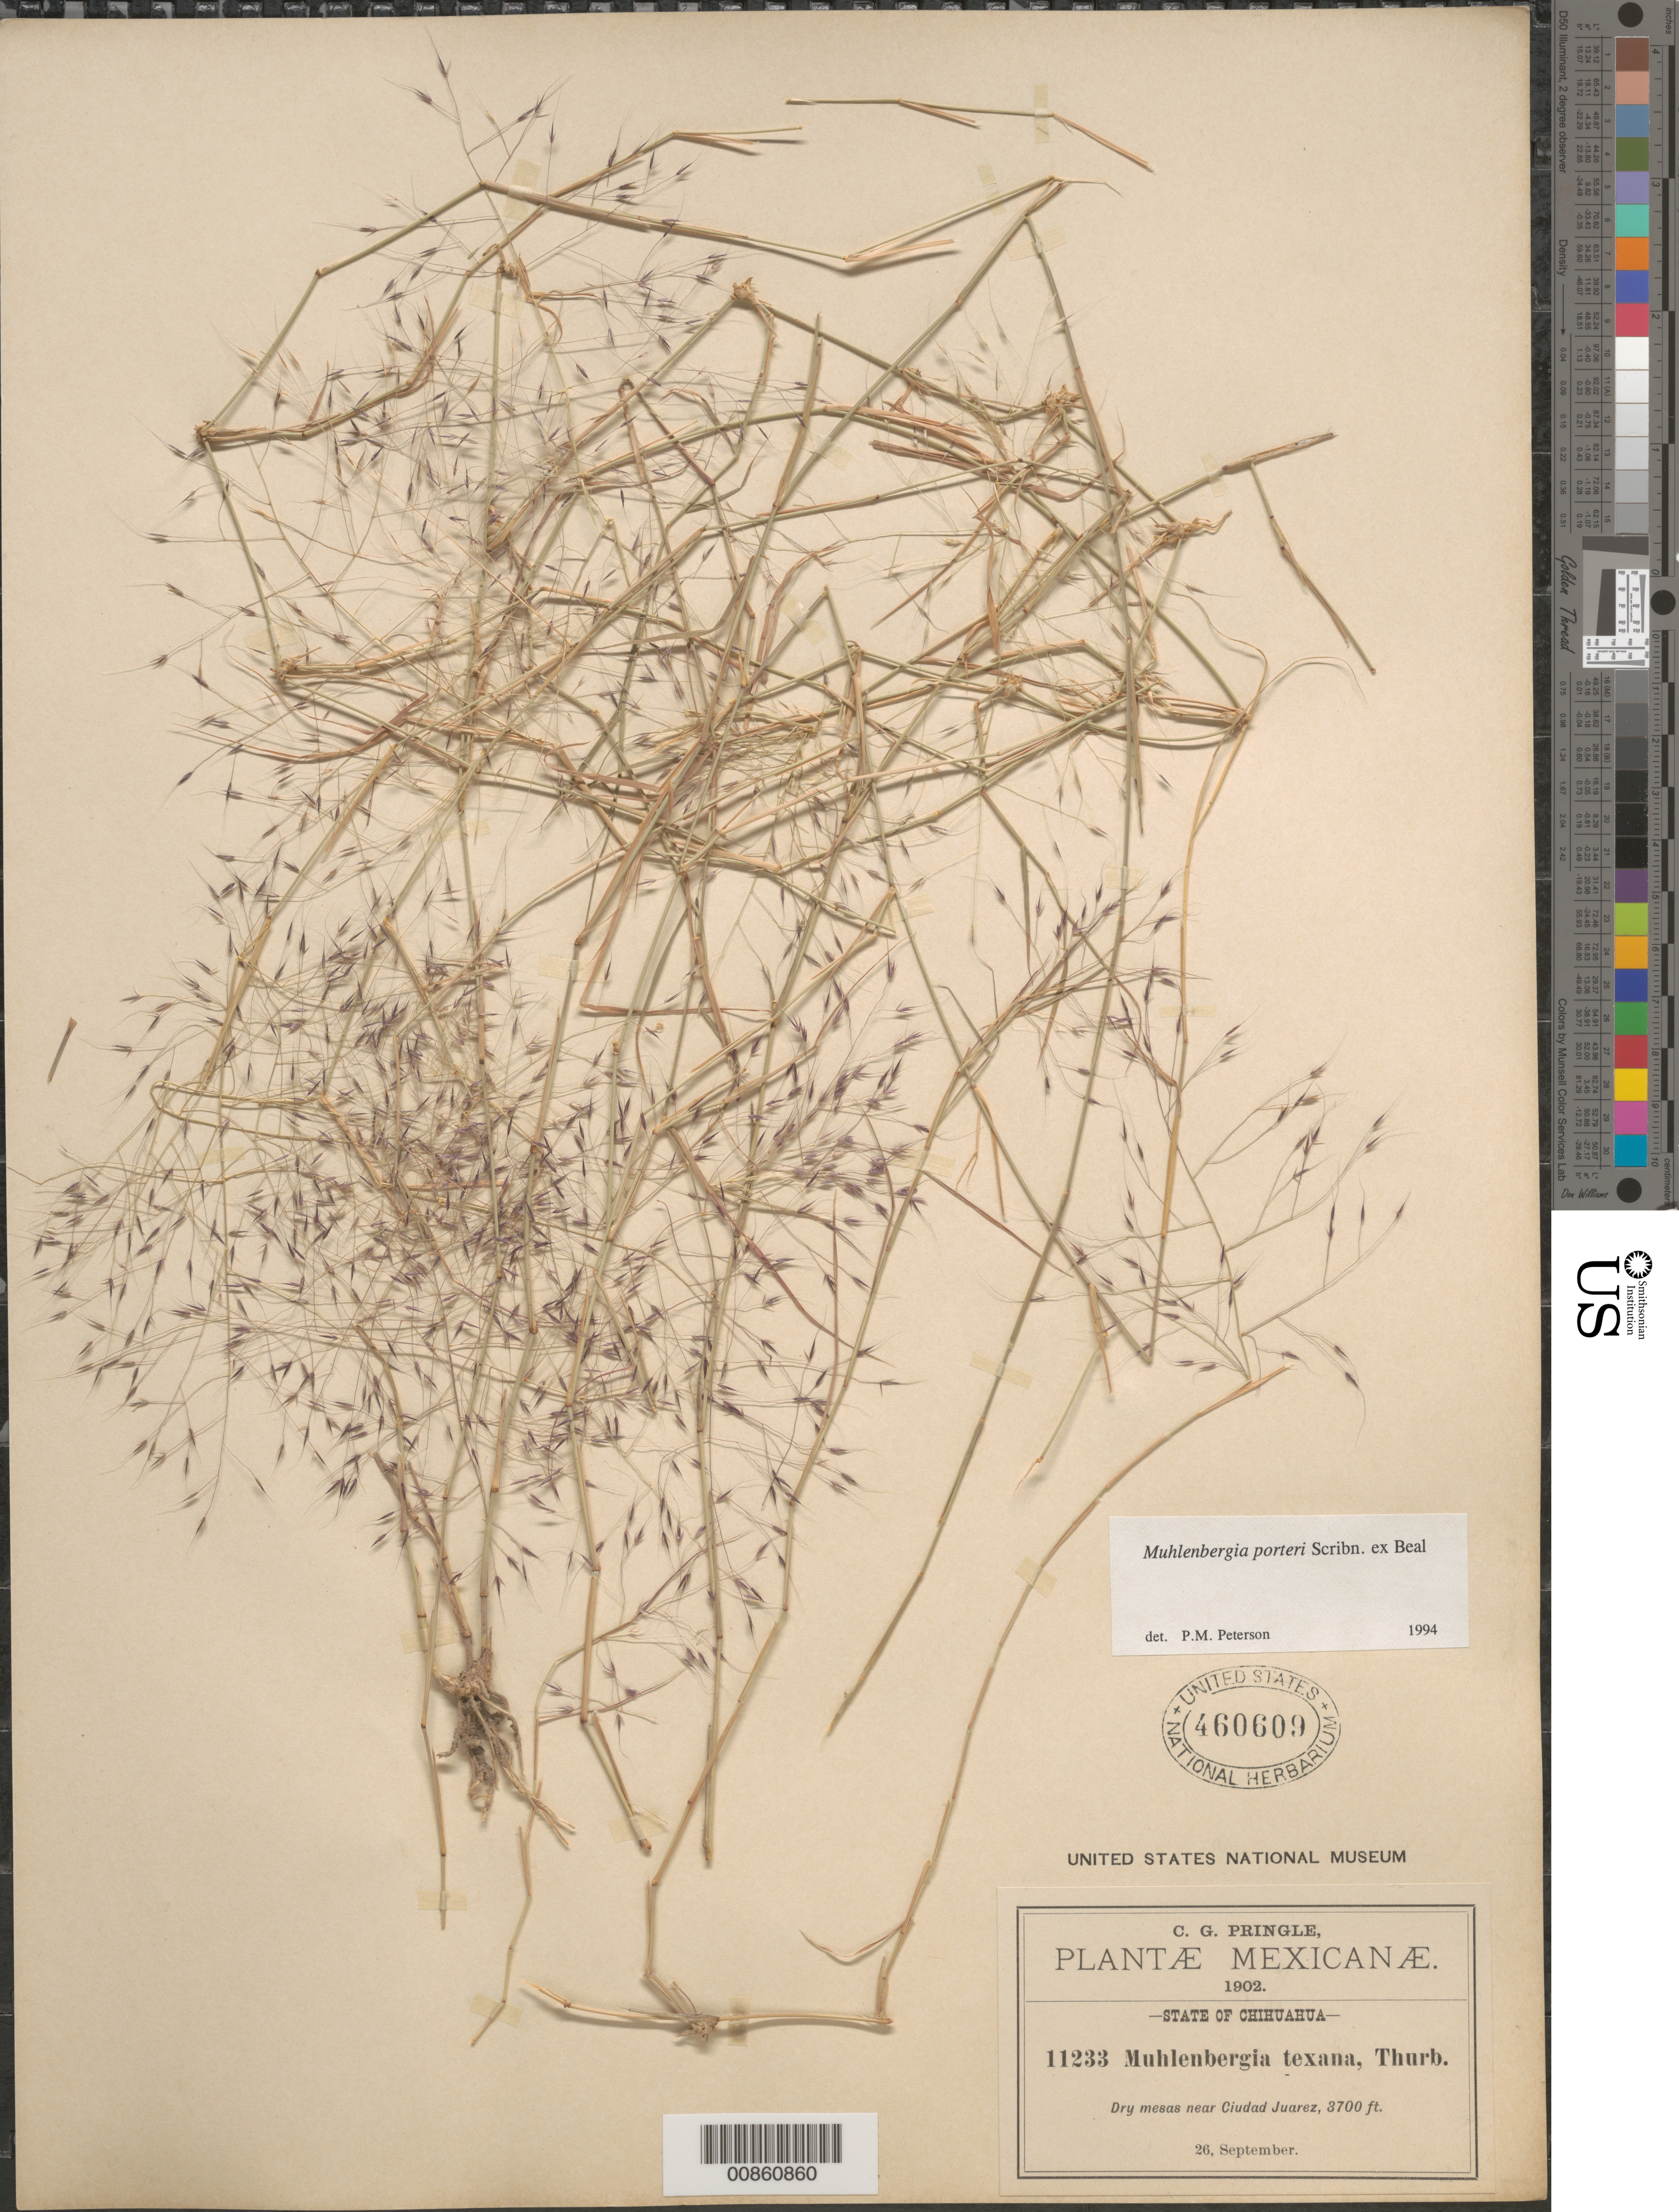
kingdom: Plantae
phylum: Tracheophyta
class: Liliopsida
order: Poales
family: Poaceae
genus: Muhlenbergia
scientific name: Muhlenbergia porteri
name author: Scribn. in W.J. Beal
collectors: C. G. Pringle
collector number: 11233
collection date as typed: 26 Sep 1902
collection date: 1902-09-26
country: Mexico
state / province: Chihuahua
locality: Dry mesas near Cd. Juarez, Chih.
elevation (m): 1128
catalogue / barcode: US 460609